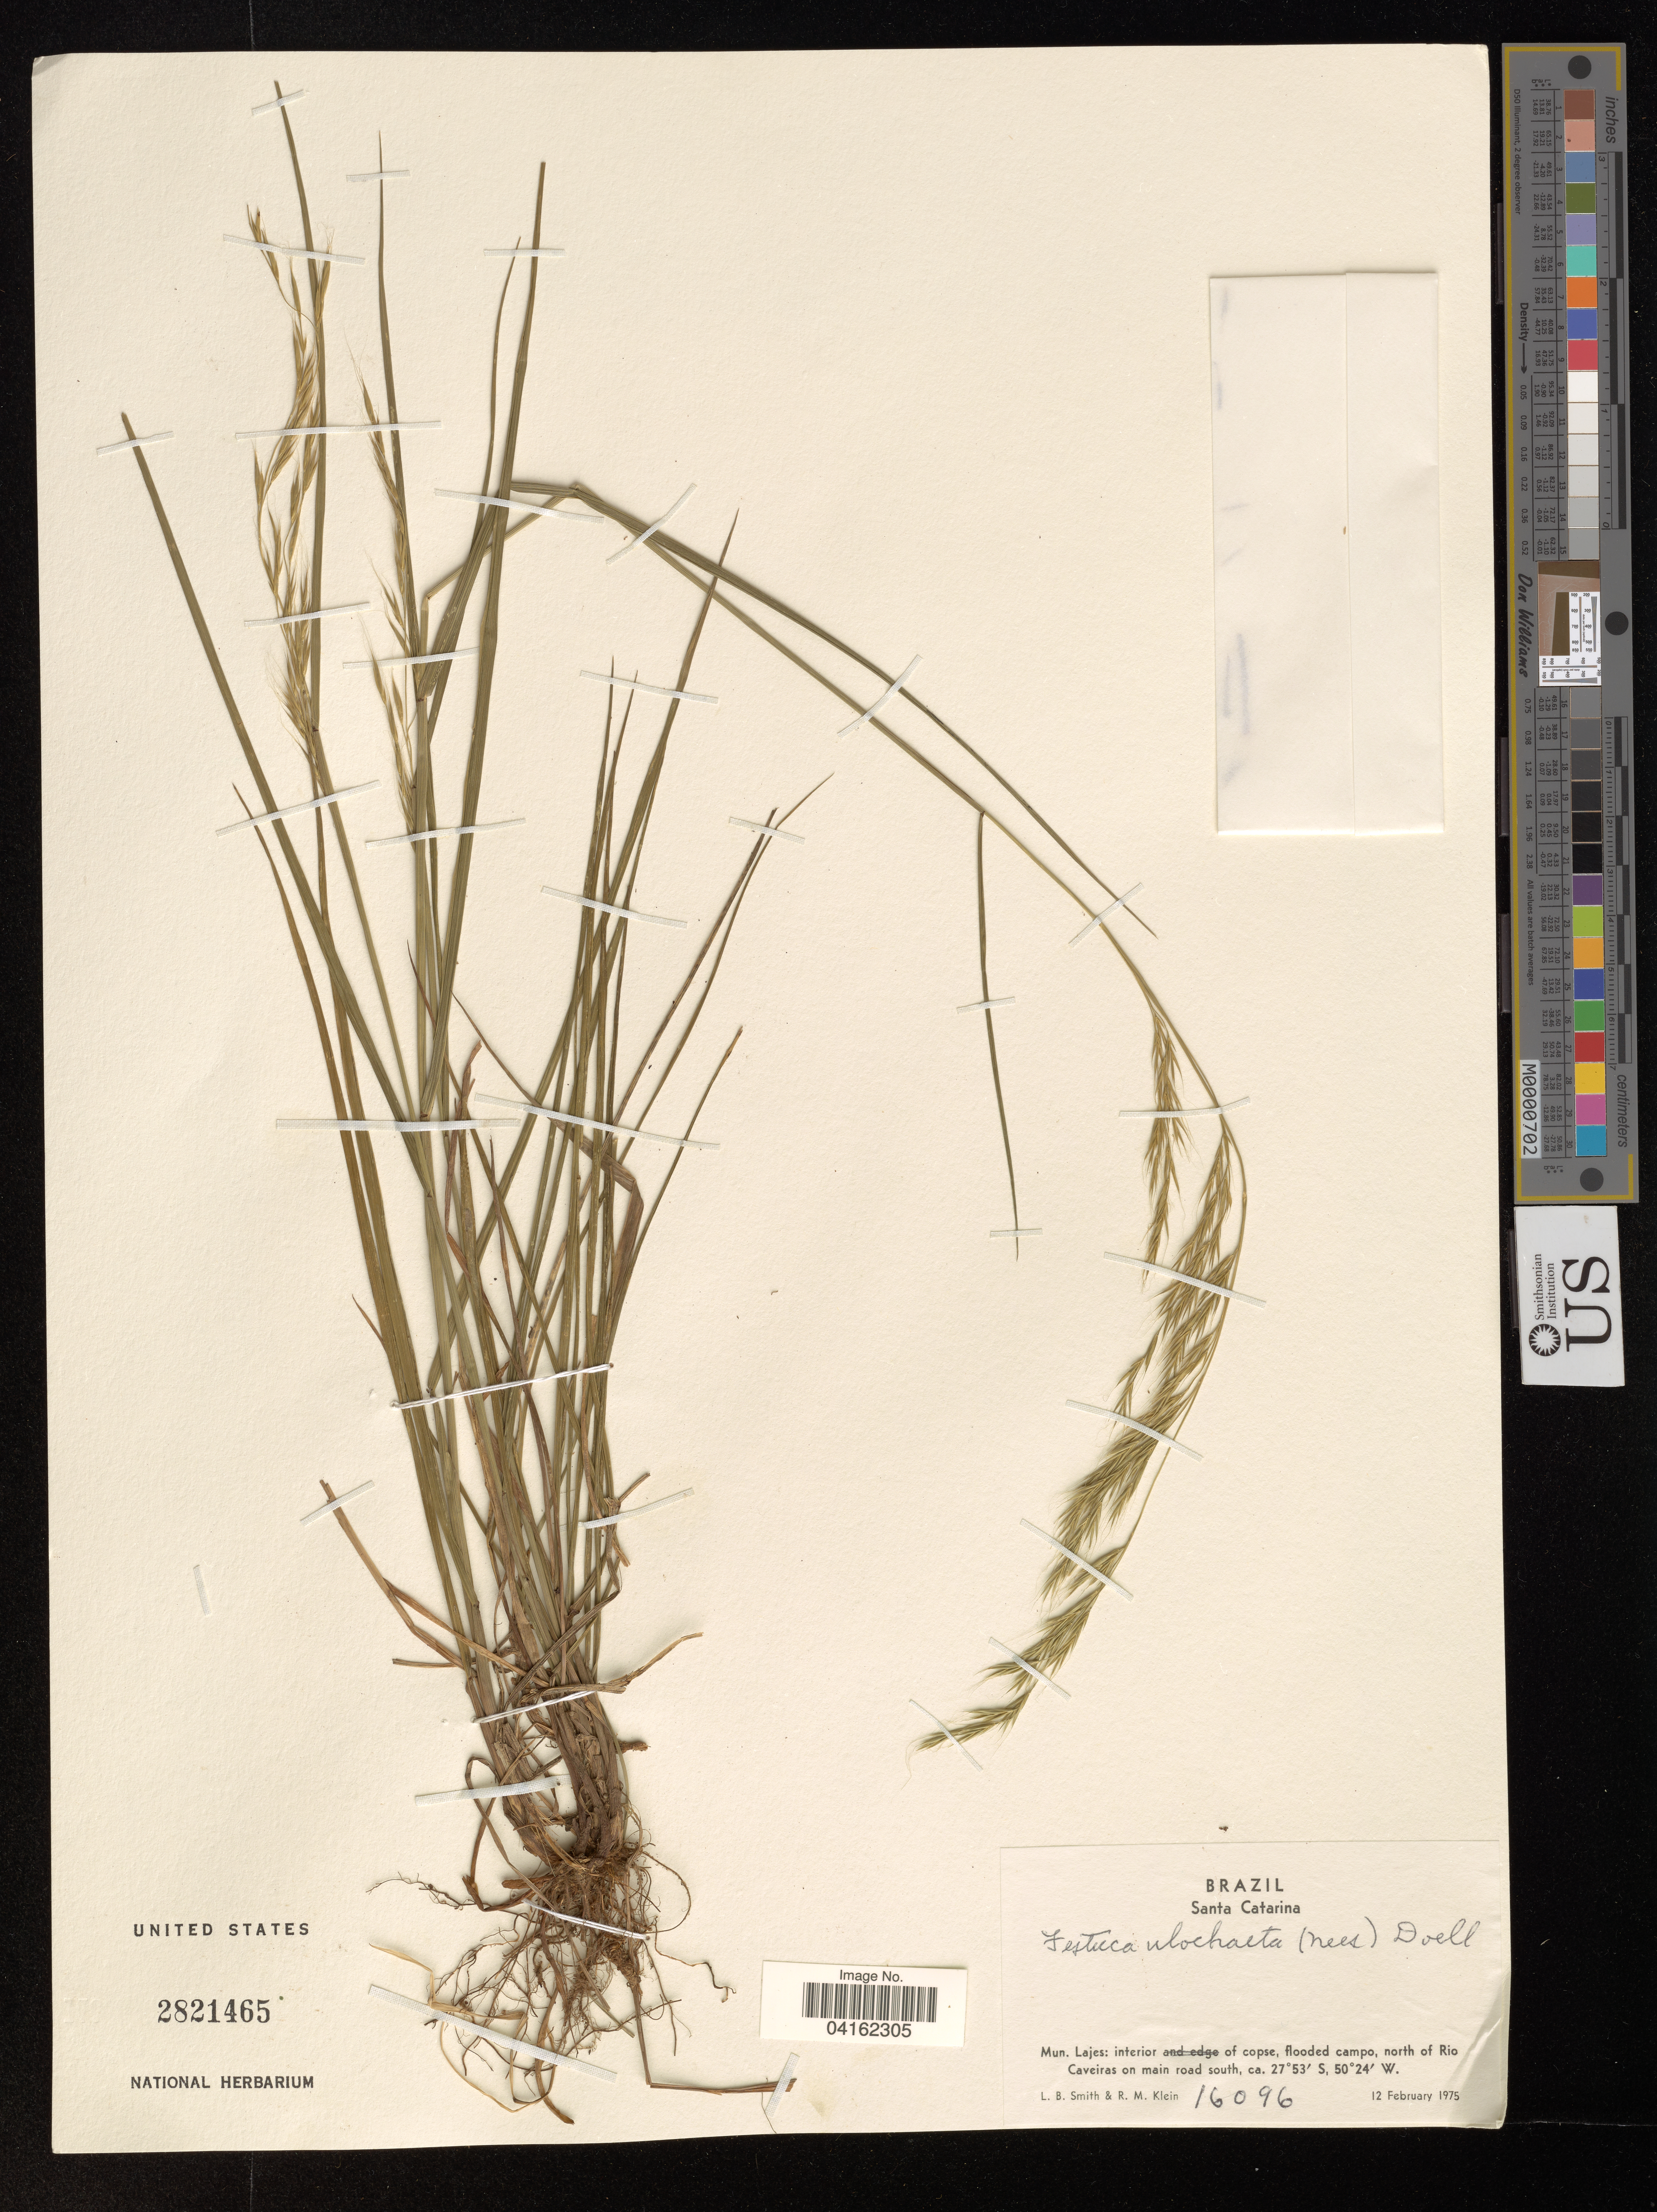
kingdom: Plantae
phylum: Tracheophyta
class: Liliopsida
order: Poales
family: Poaceae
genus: Festuca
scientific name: Festuca ulochaeta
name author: Nees ex Steud.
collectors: L. Smith & R. M. Klein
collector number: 16096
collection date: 1975-02-12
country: Brazil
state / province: Santa Catarina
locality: Mun. Lajes: interior of copse, flooded campo, north of Rio Caveiras on main road south.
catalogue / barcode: US 2821465